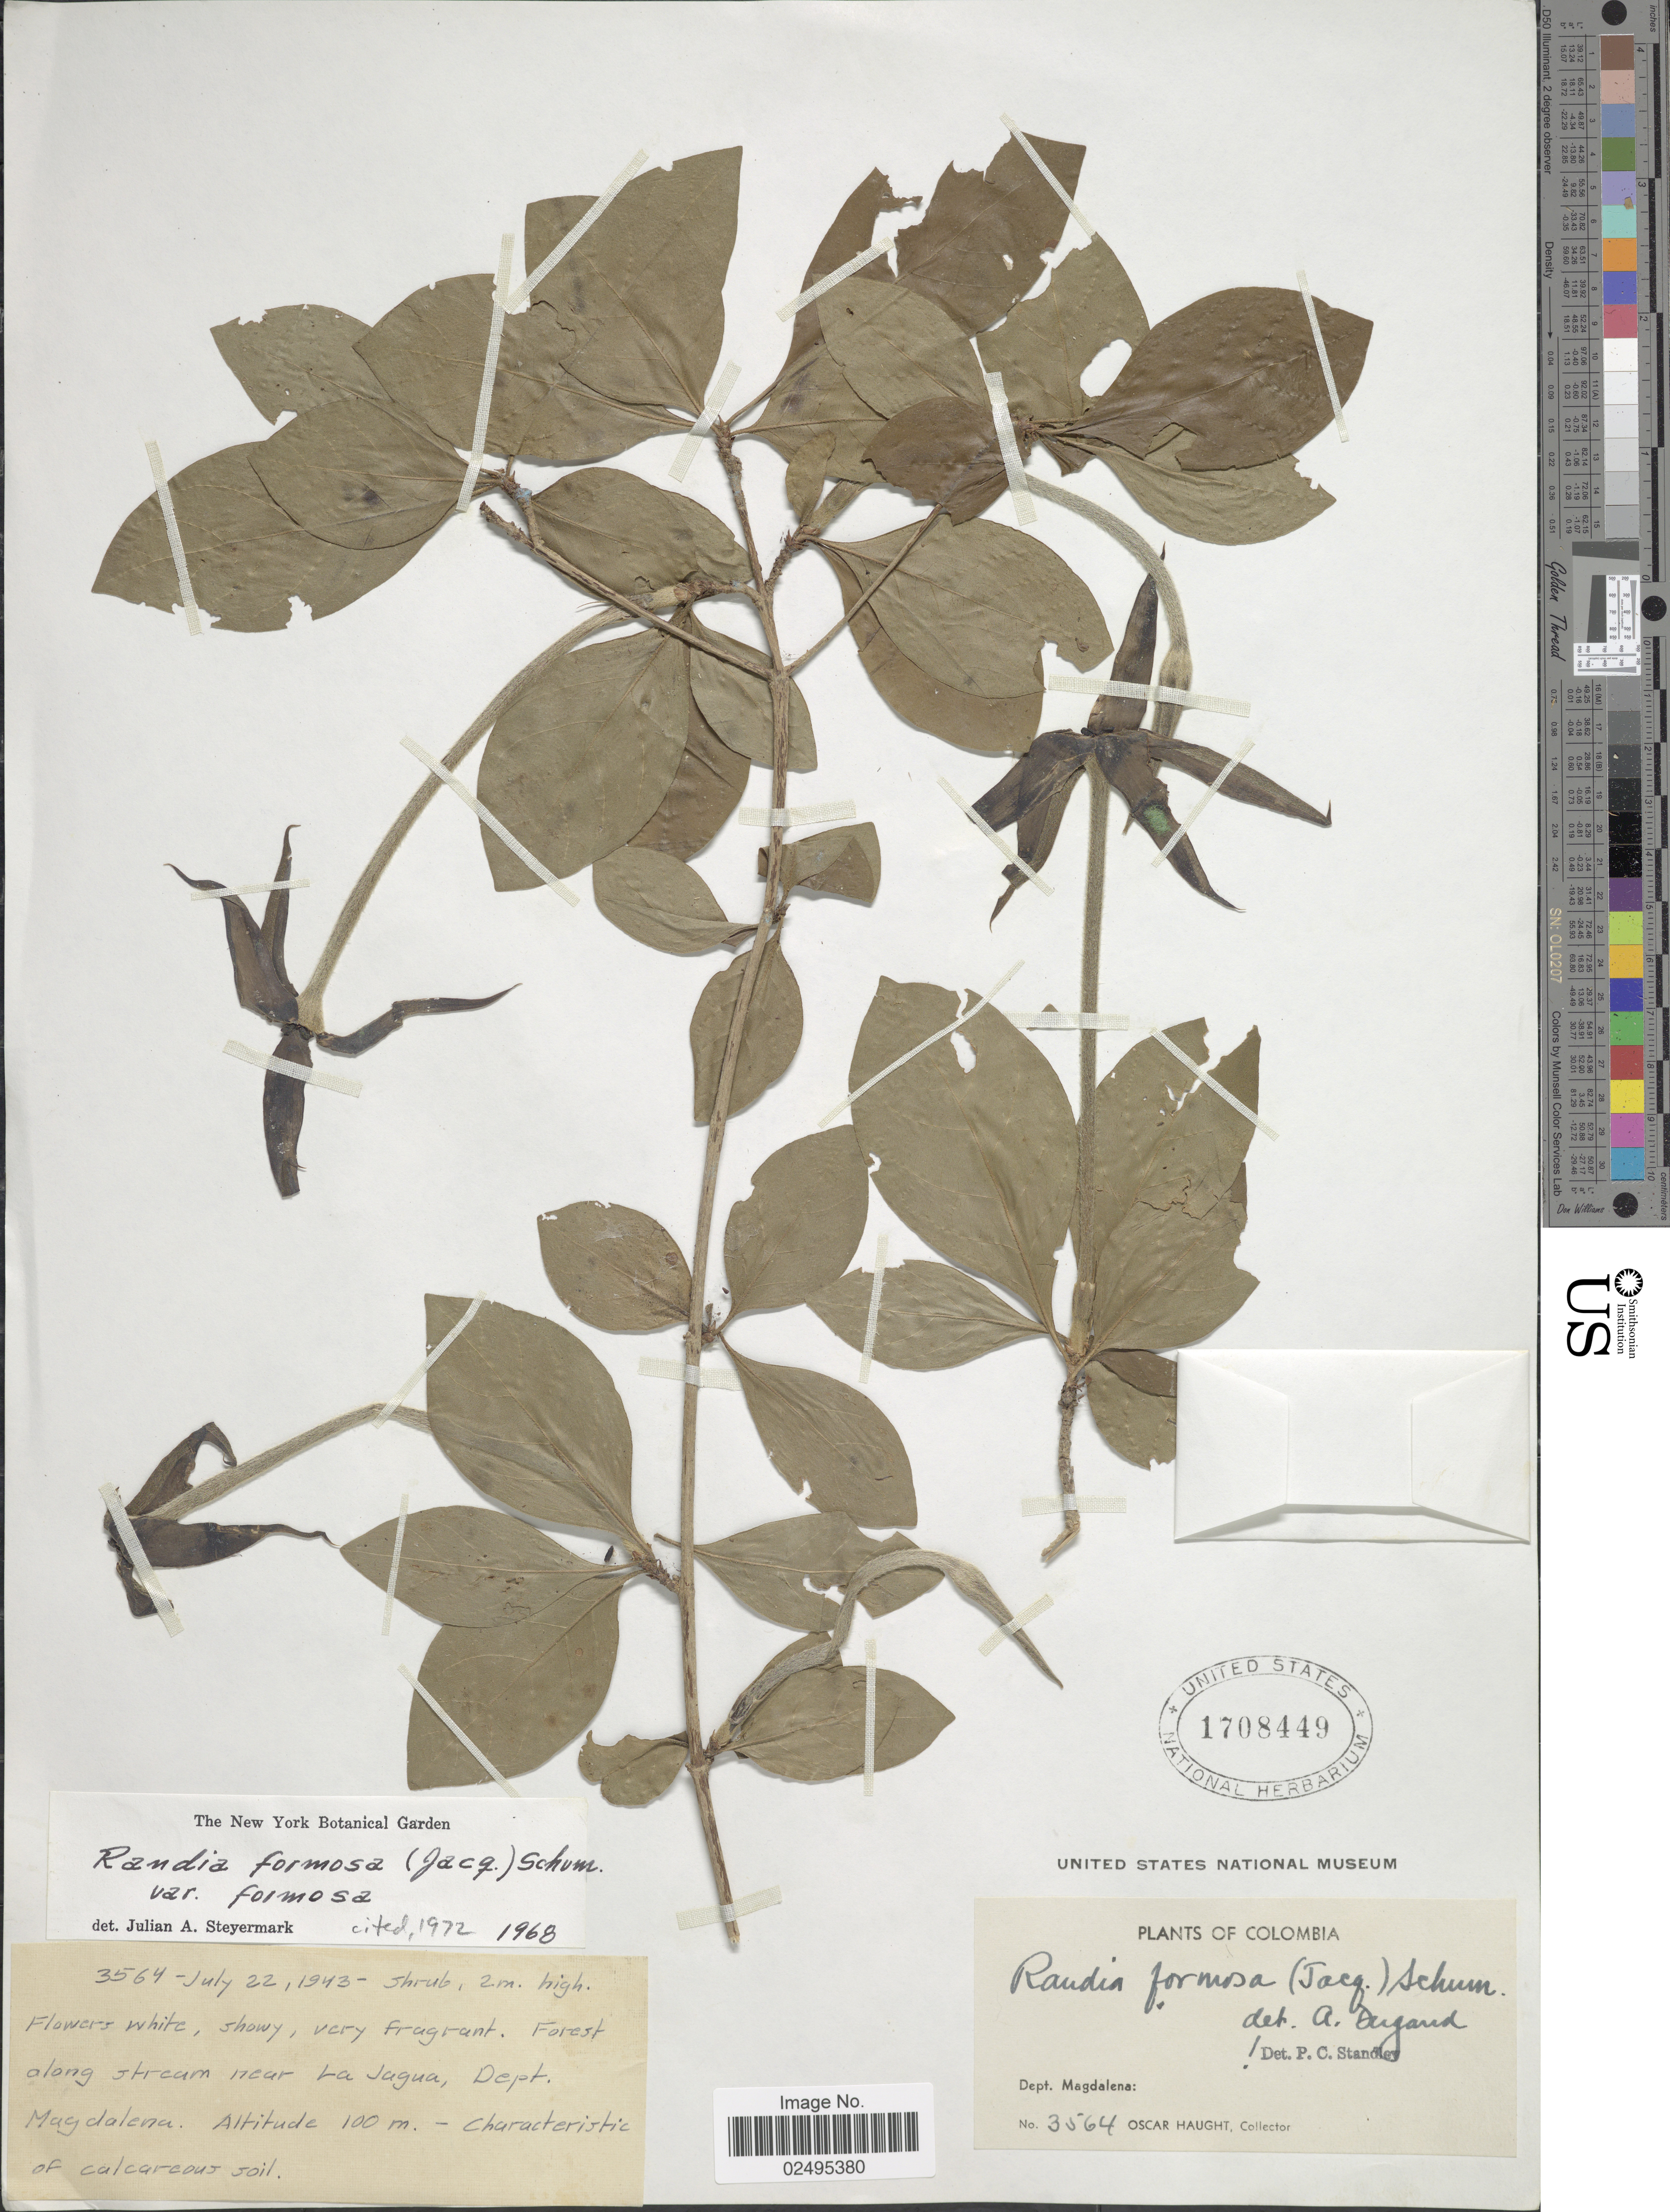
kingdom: Plantae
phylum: Tracheophyta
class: Magnoliopsida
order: Gentianales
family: Rubiaceae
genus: Rosenbergiodendron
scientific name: Rosenbergiodendron formosum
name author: (Jacq.) Fagerl.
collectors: O. Haught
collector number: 3564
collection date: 1943-07-22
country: Colombia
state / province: Magdalena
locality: Along stream near La Jagua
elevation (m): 100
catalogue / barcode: US 1708449